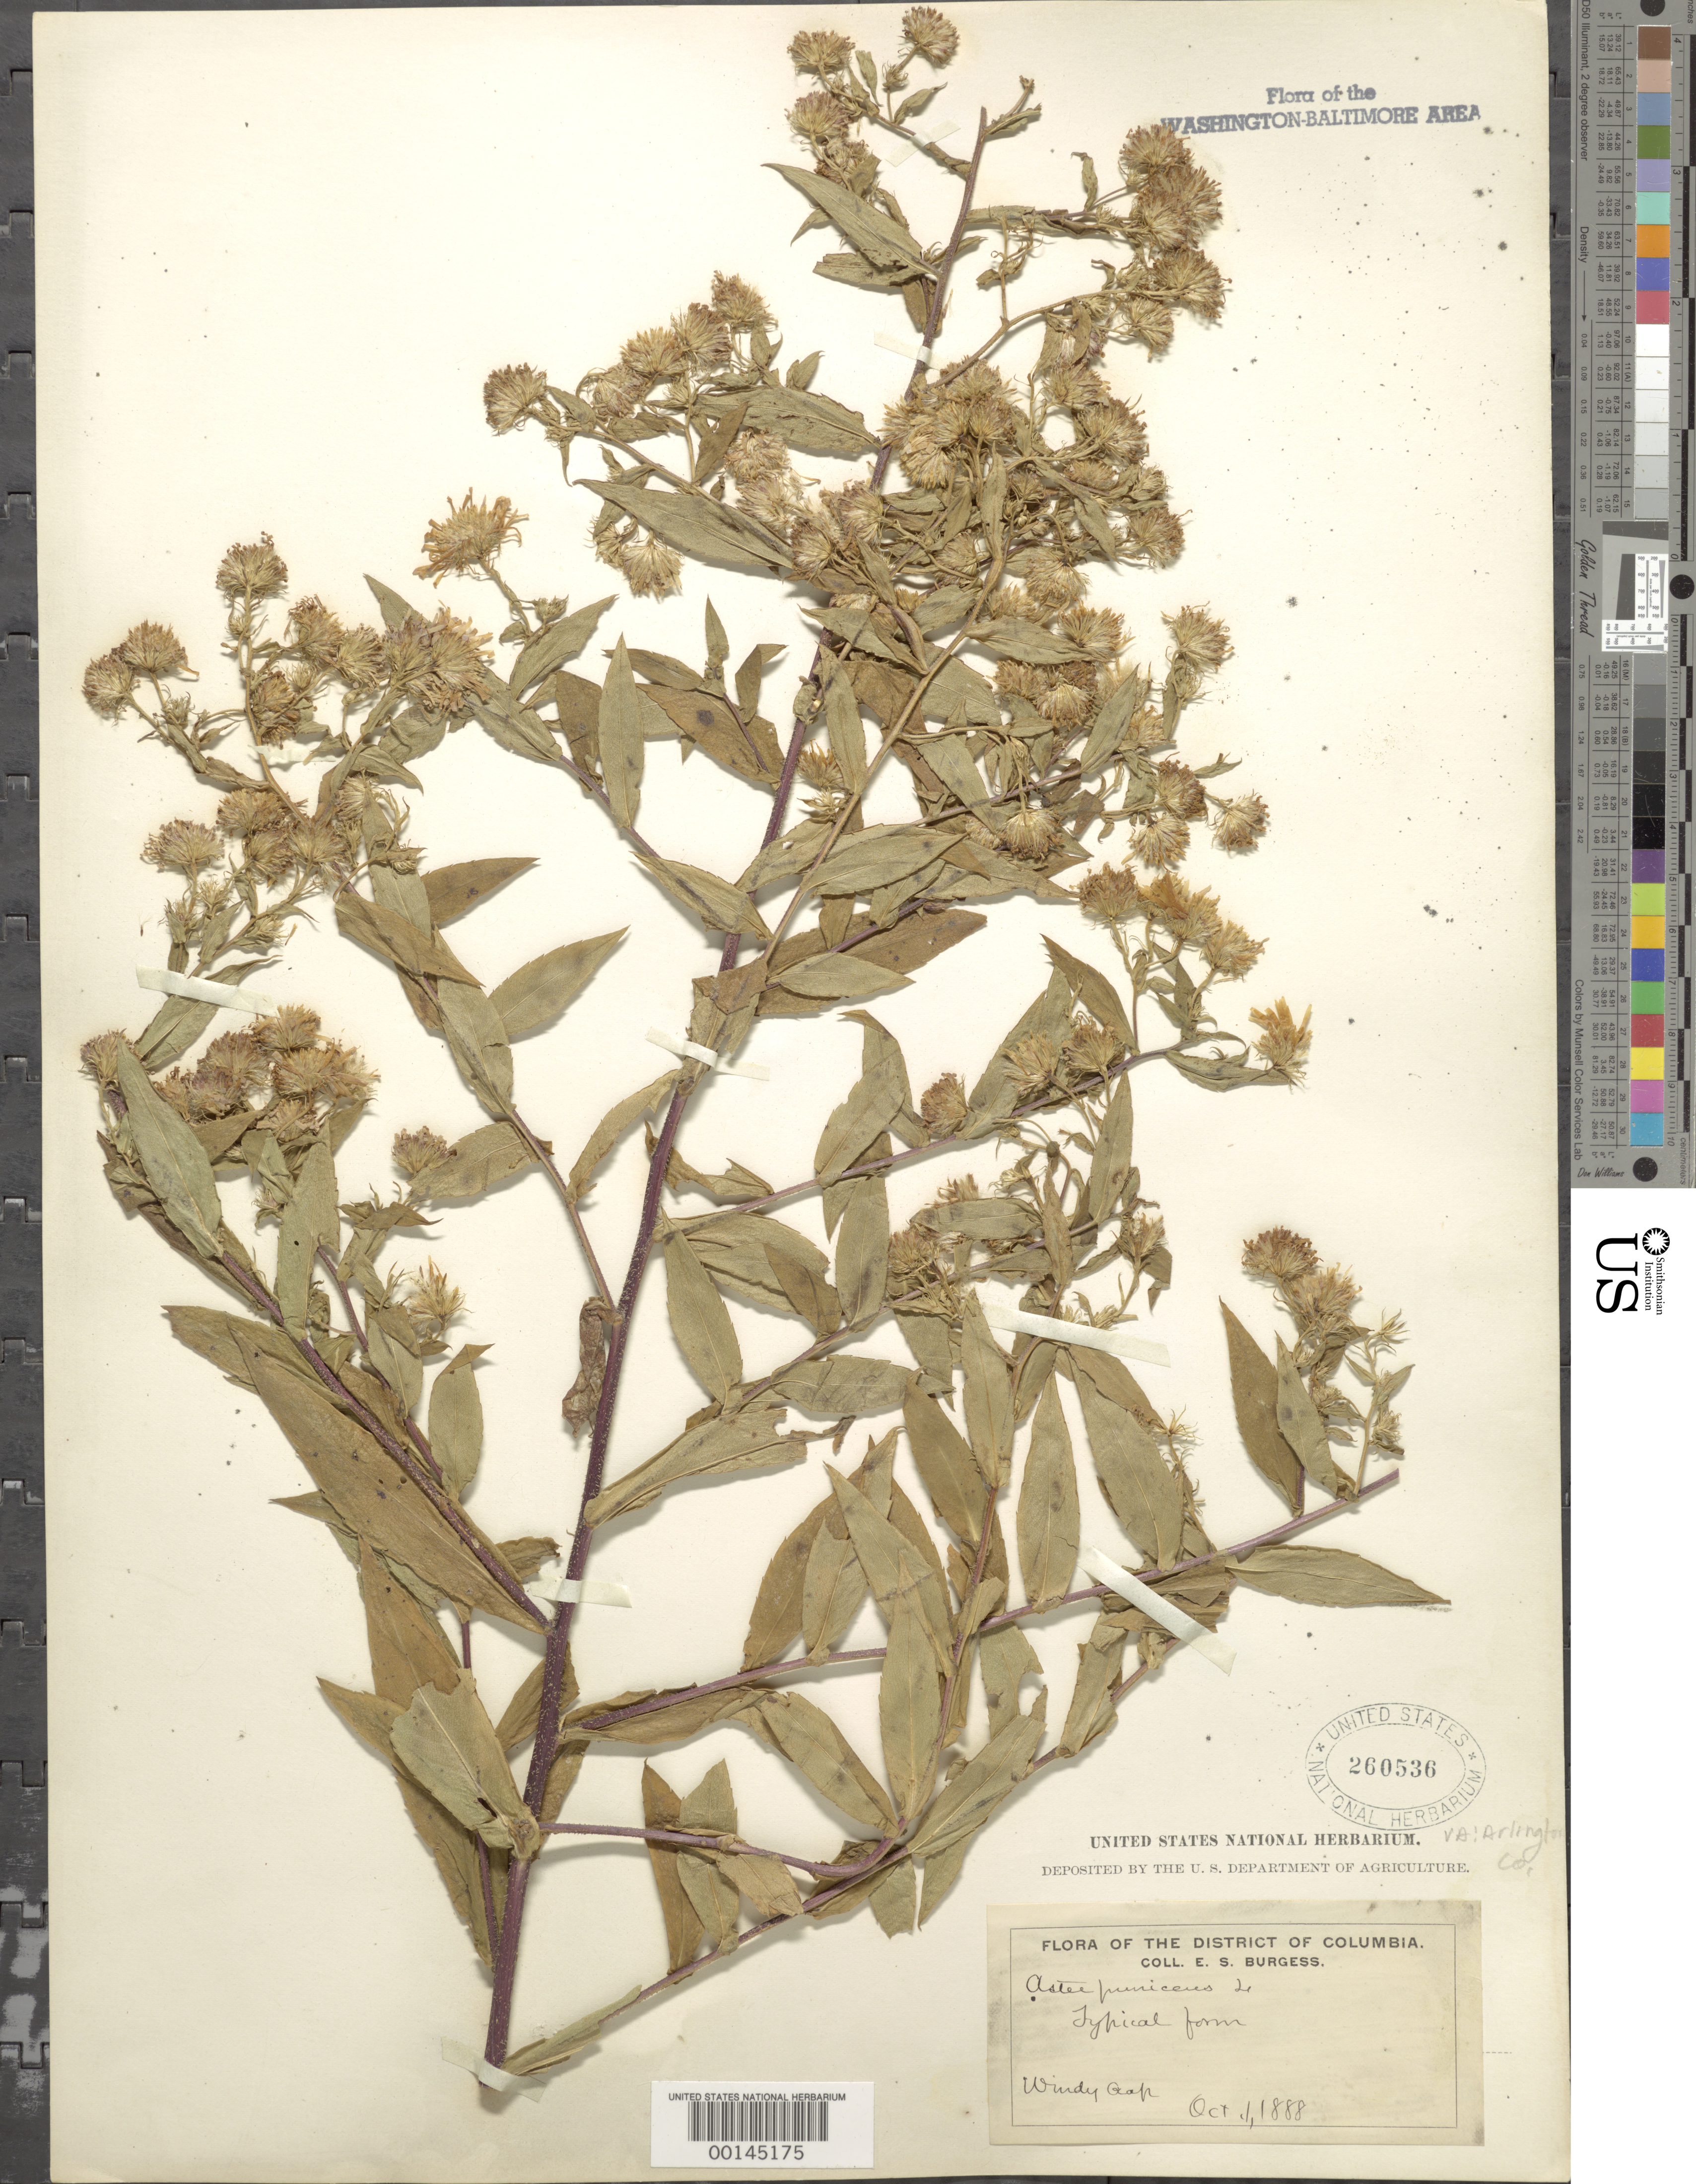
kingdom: Plantae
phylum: Tracheophyta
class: Magnoliopsida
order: Asterales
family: Asteraceae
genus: Symphyotrichum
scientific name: Symphyotrichum puniceum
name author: (L.) Á. Löve & D. Löve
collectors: E. Burgess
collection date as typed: -1 Oct 1888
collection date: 1888-10-01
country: United States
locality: Windy Gap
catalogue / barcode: US 260536